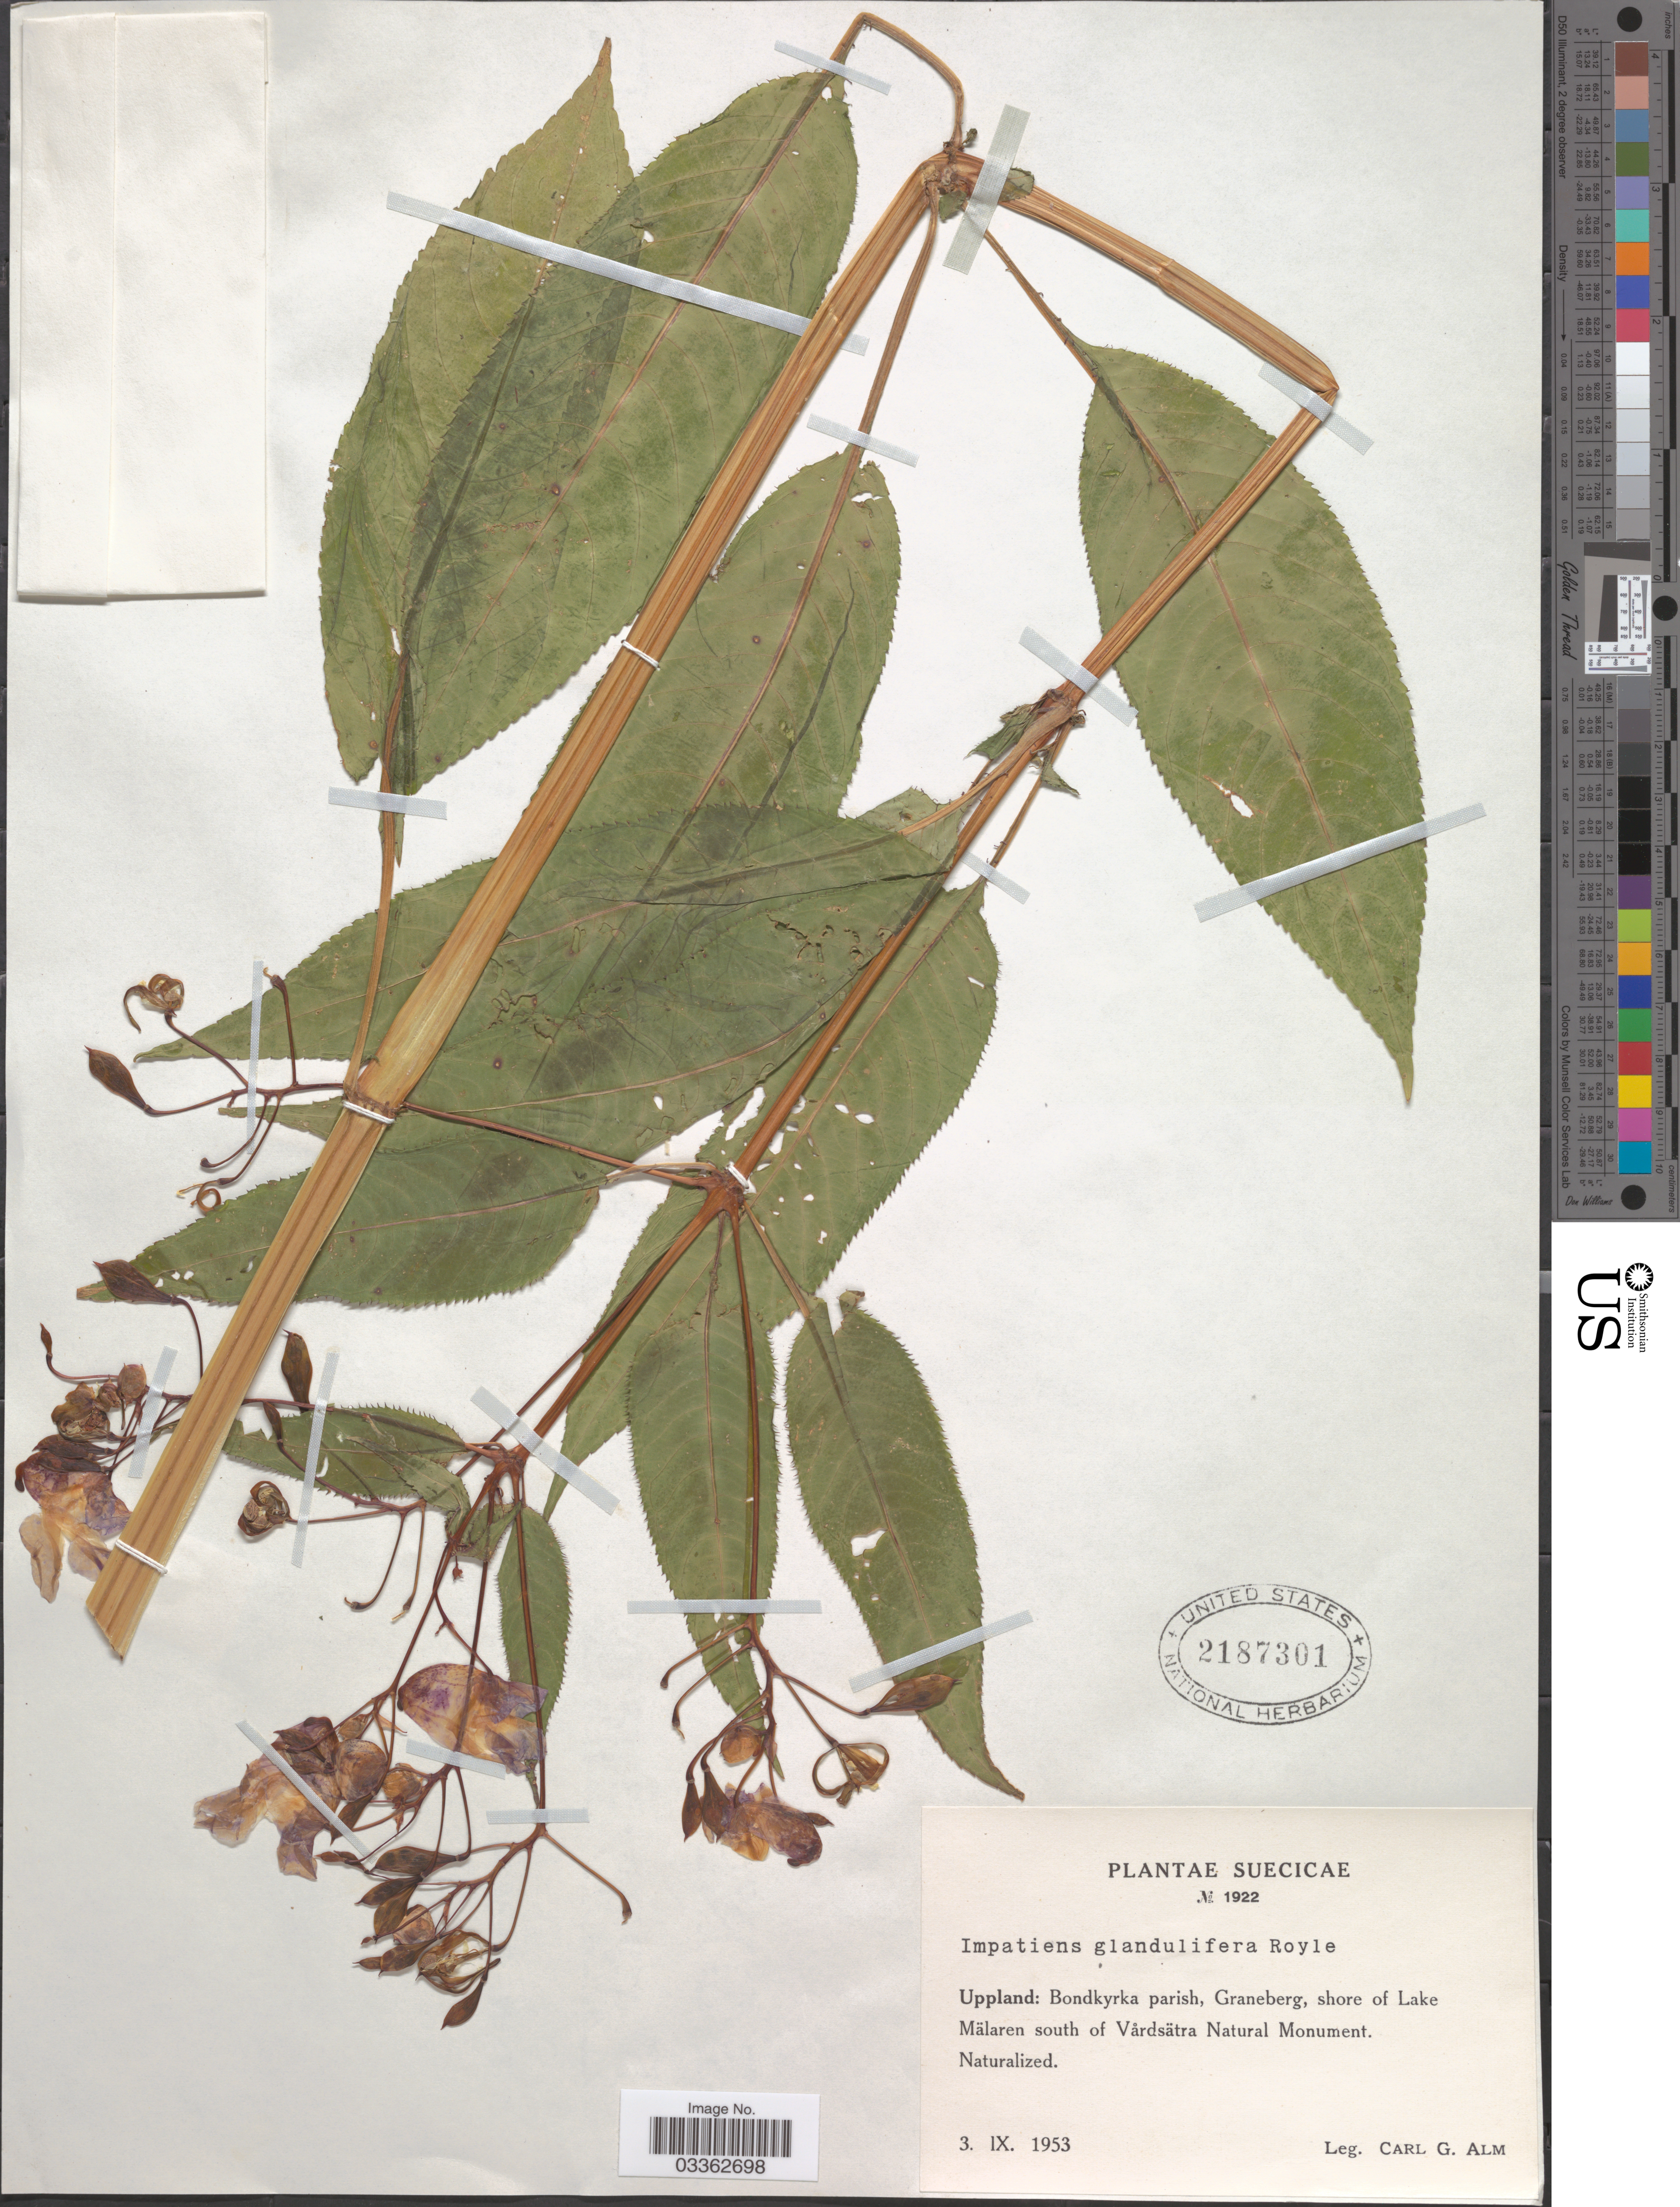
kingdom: Plantae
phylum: Tracheophyta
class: Magnoliopsida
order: Ericales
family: Balsaminaceae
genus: Impatiens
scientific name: Impatiens glandulifera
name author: Royle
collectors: C. G. Alm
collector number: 1922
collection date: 1953-09-03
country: Sweden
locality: Suecicae. Uppland: Bondkyrka parish, Graneberg, shore of Lake Mälaren south of Vårdsätra Natural Monument.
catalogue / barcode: US 2187301